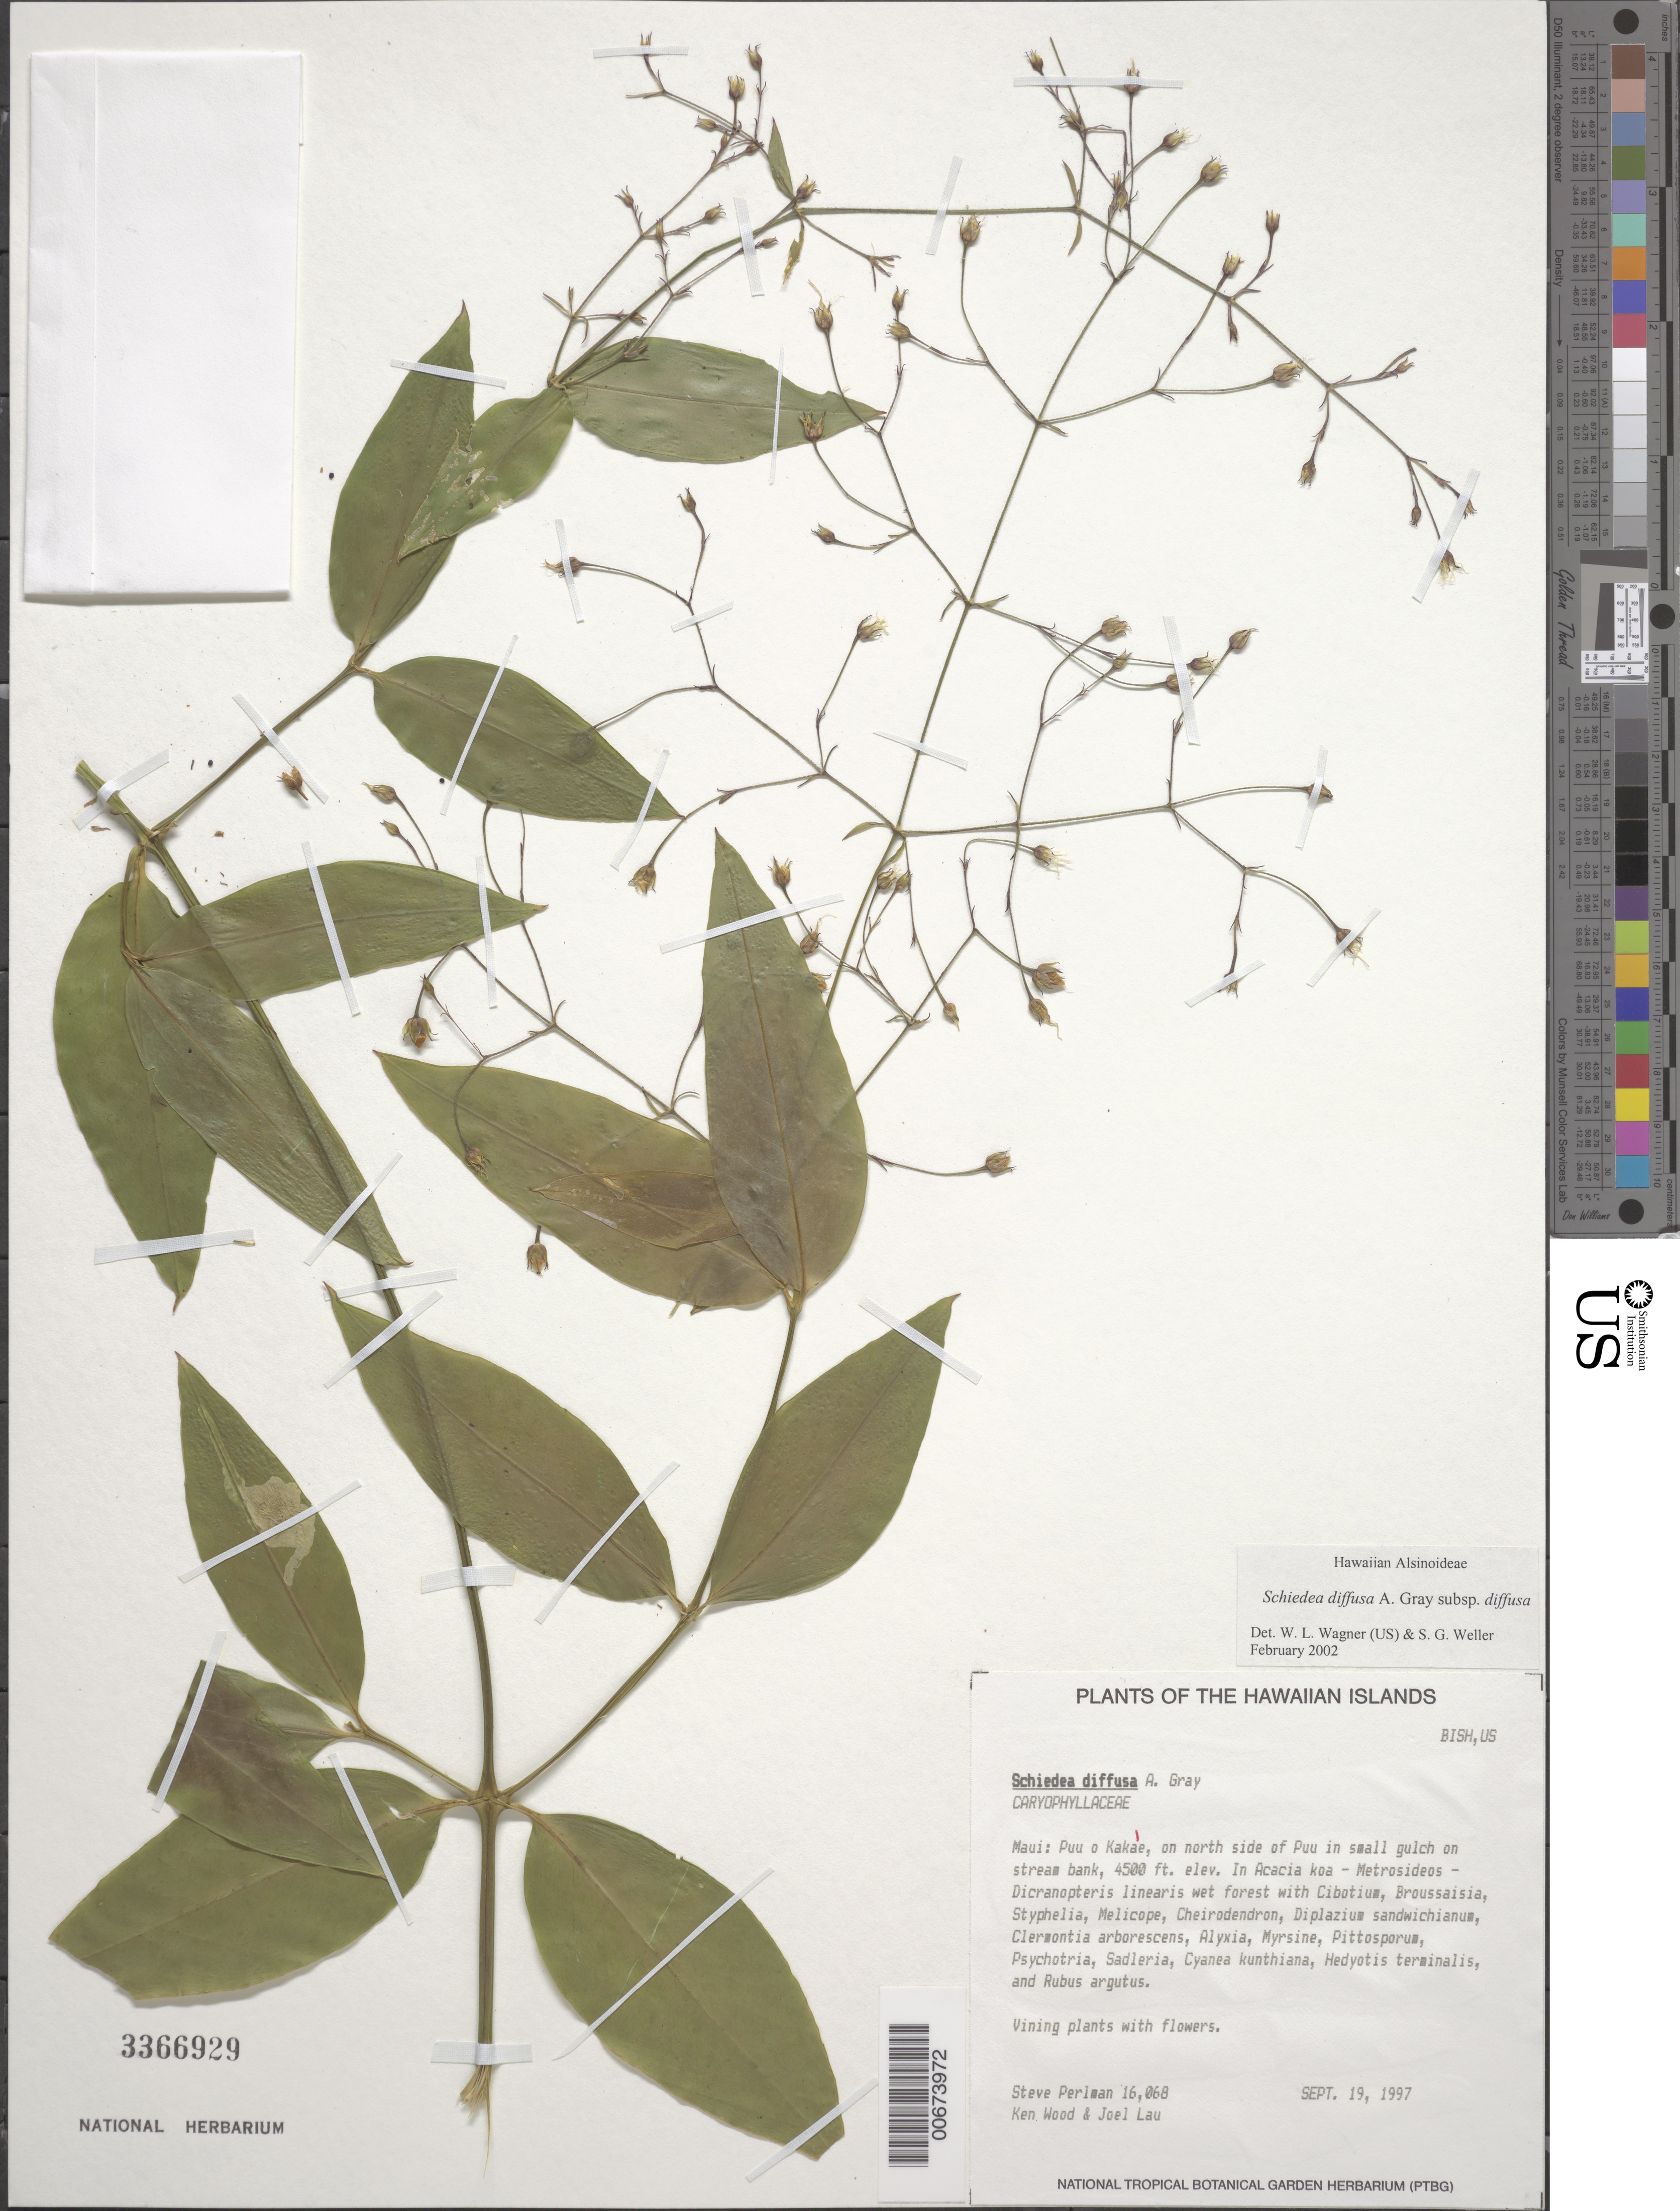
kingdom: Plantae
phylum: Tracheophyta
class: Magnoliopsida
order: Caryophyllales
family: Caryophyllaceae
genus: Schiedea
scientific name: Schiedea diffusa subsp. diffusa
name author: A. Gray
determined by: Wagner, W. L.; Weller, Stephen G.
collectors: S. P. Perlman, K. Wood & J. Lau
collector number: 16068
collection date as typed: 19 Sep 1997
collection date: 1997-09-19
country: United States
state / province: Hawaii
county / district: Maui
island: Maui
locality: Puu o Kakae, on N side of Puu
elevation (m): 1372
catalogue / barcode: US 3366929